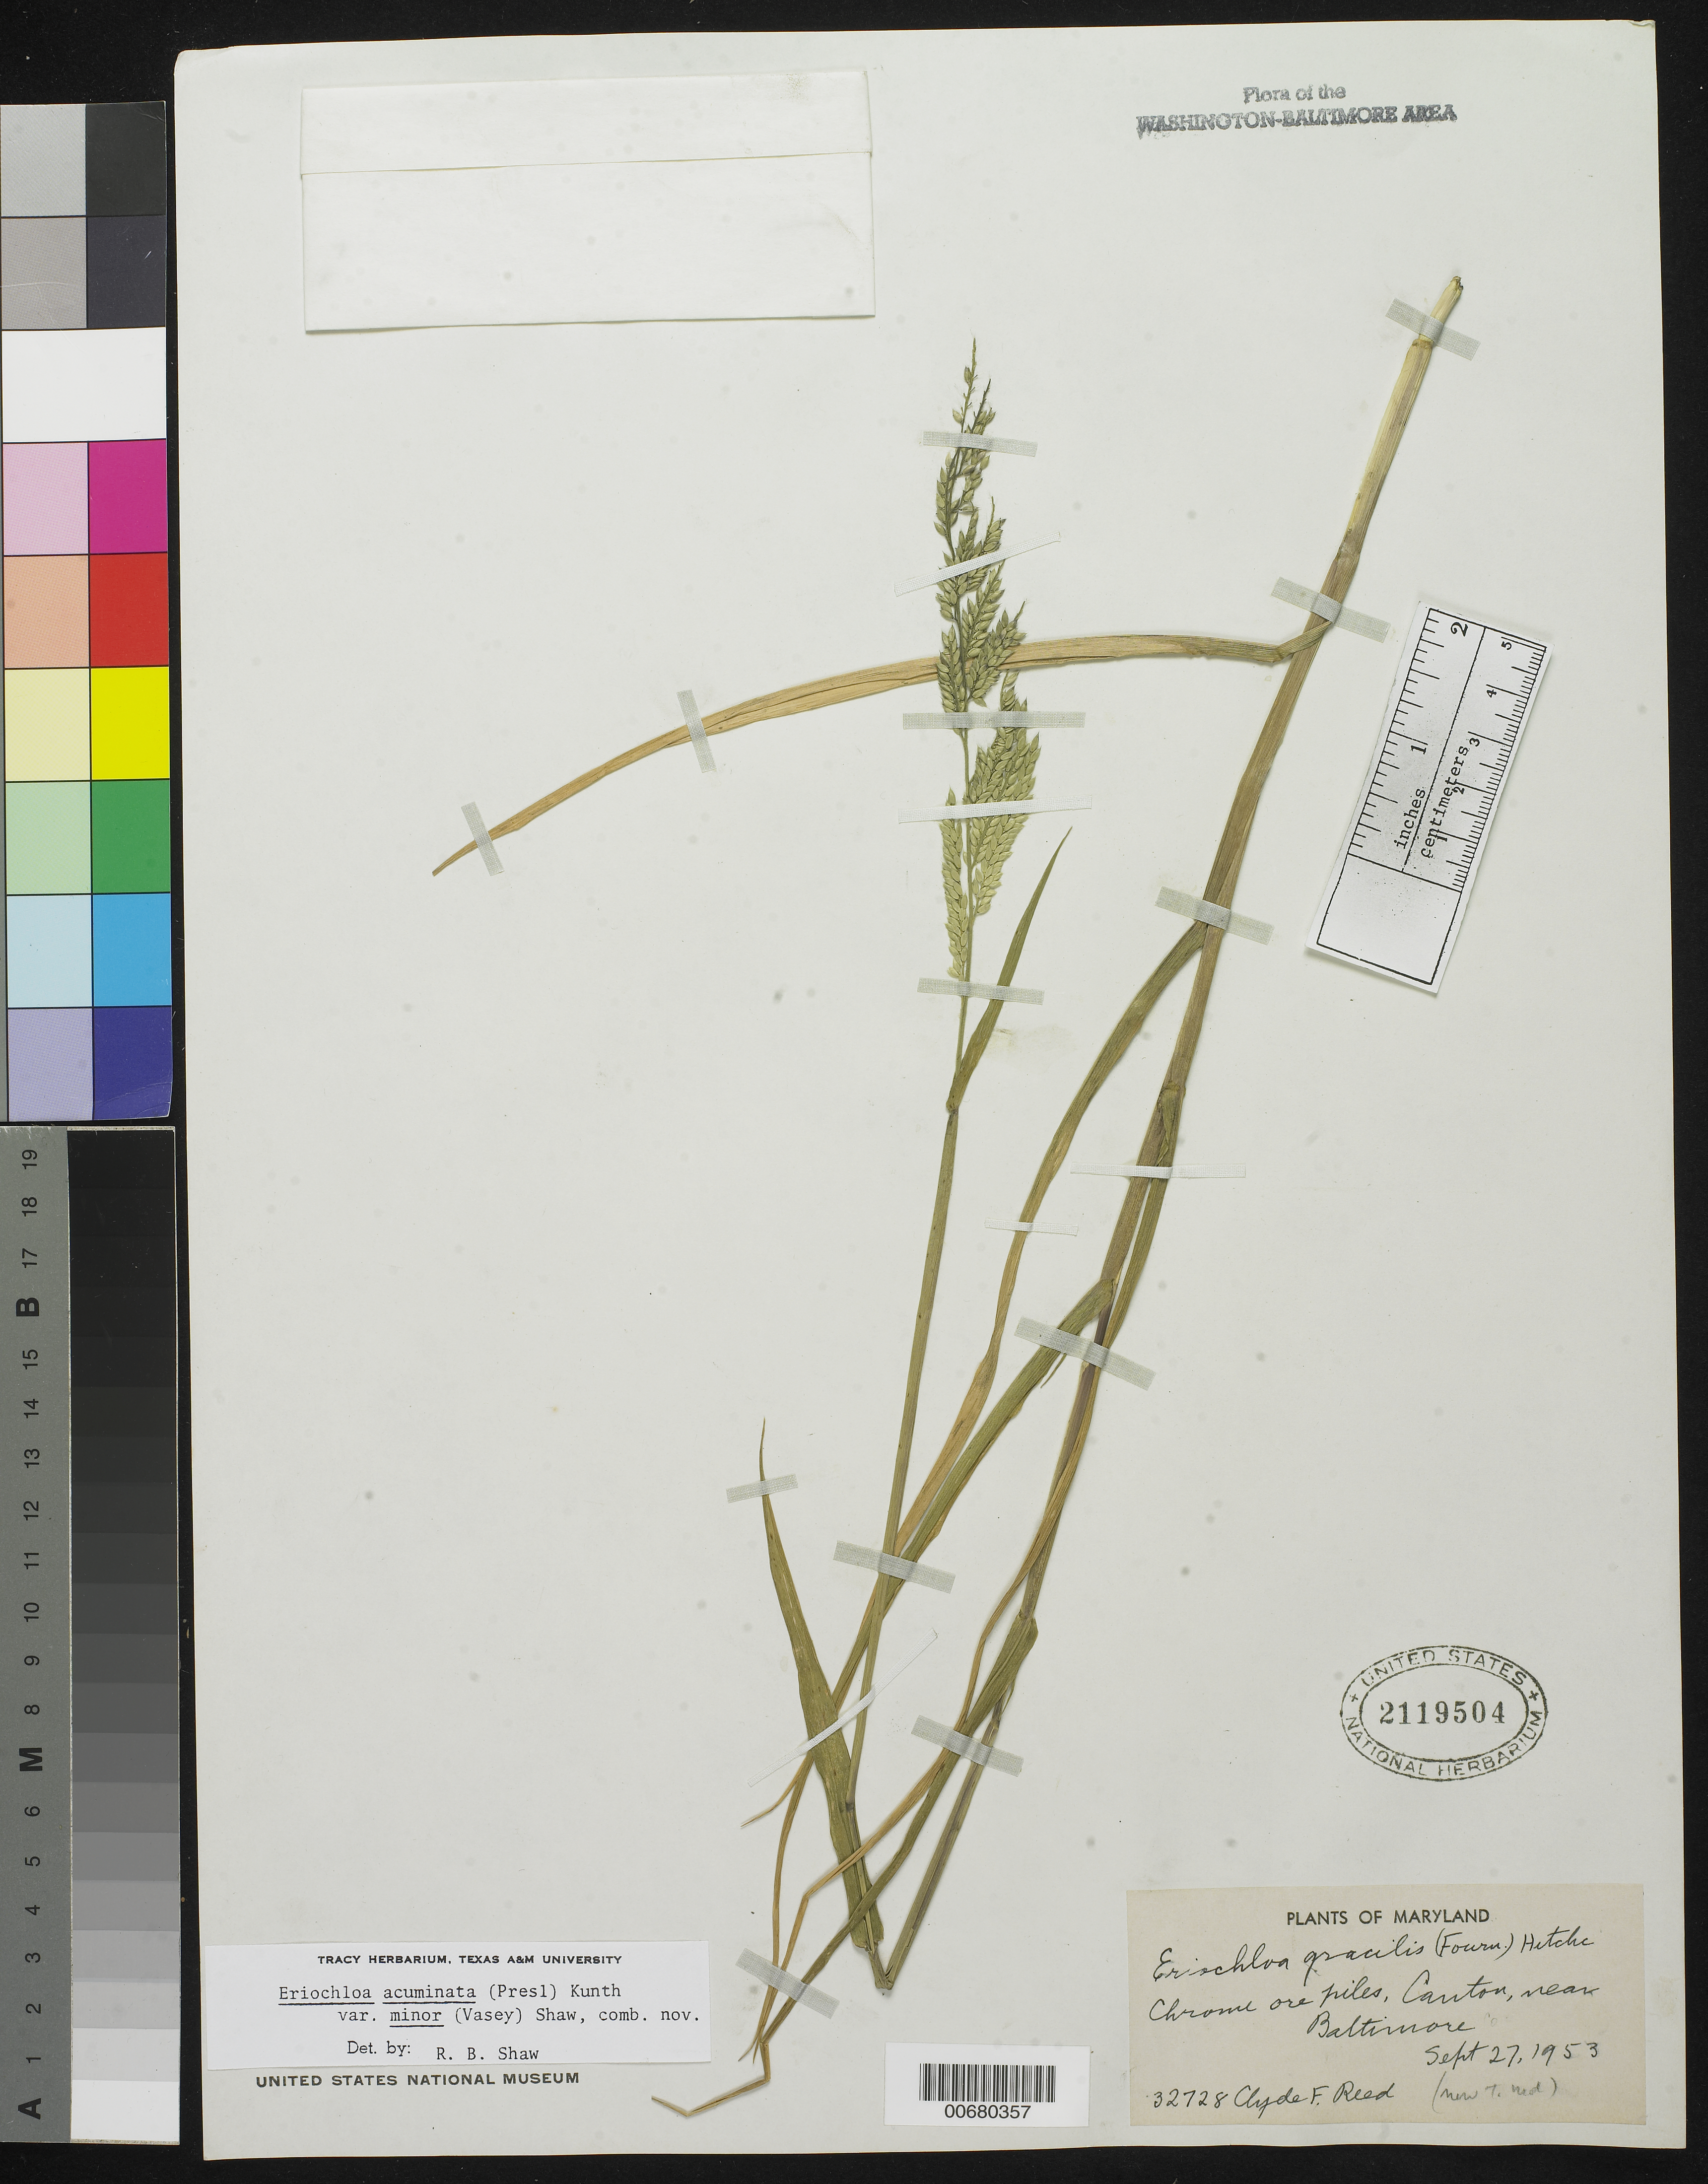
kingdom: Plantae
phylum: Tracheophyta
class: Liliopsida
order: Poales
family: Poaceae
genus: Eriochloa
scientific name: Eriochloa gracilis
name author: (E. Fourn.) E. Hitchc.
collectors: C. F. Reed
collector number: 32728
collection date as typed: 27 Sep 1953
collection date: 1953-09-27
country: United States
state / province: Maryland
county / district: City of Baltimore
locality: Canton, Baltimore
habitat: Chrome ore piles.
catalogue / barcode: US 2119504